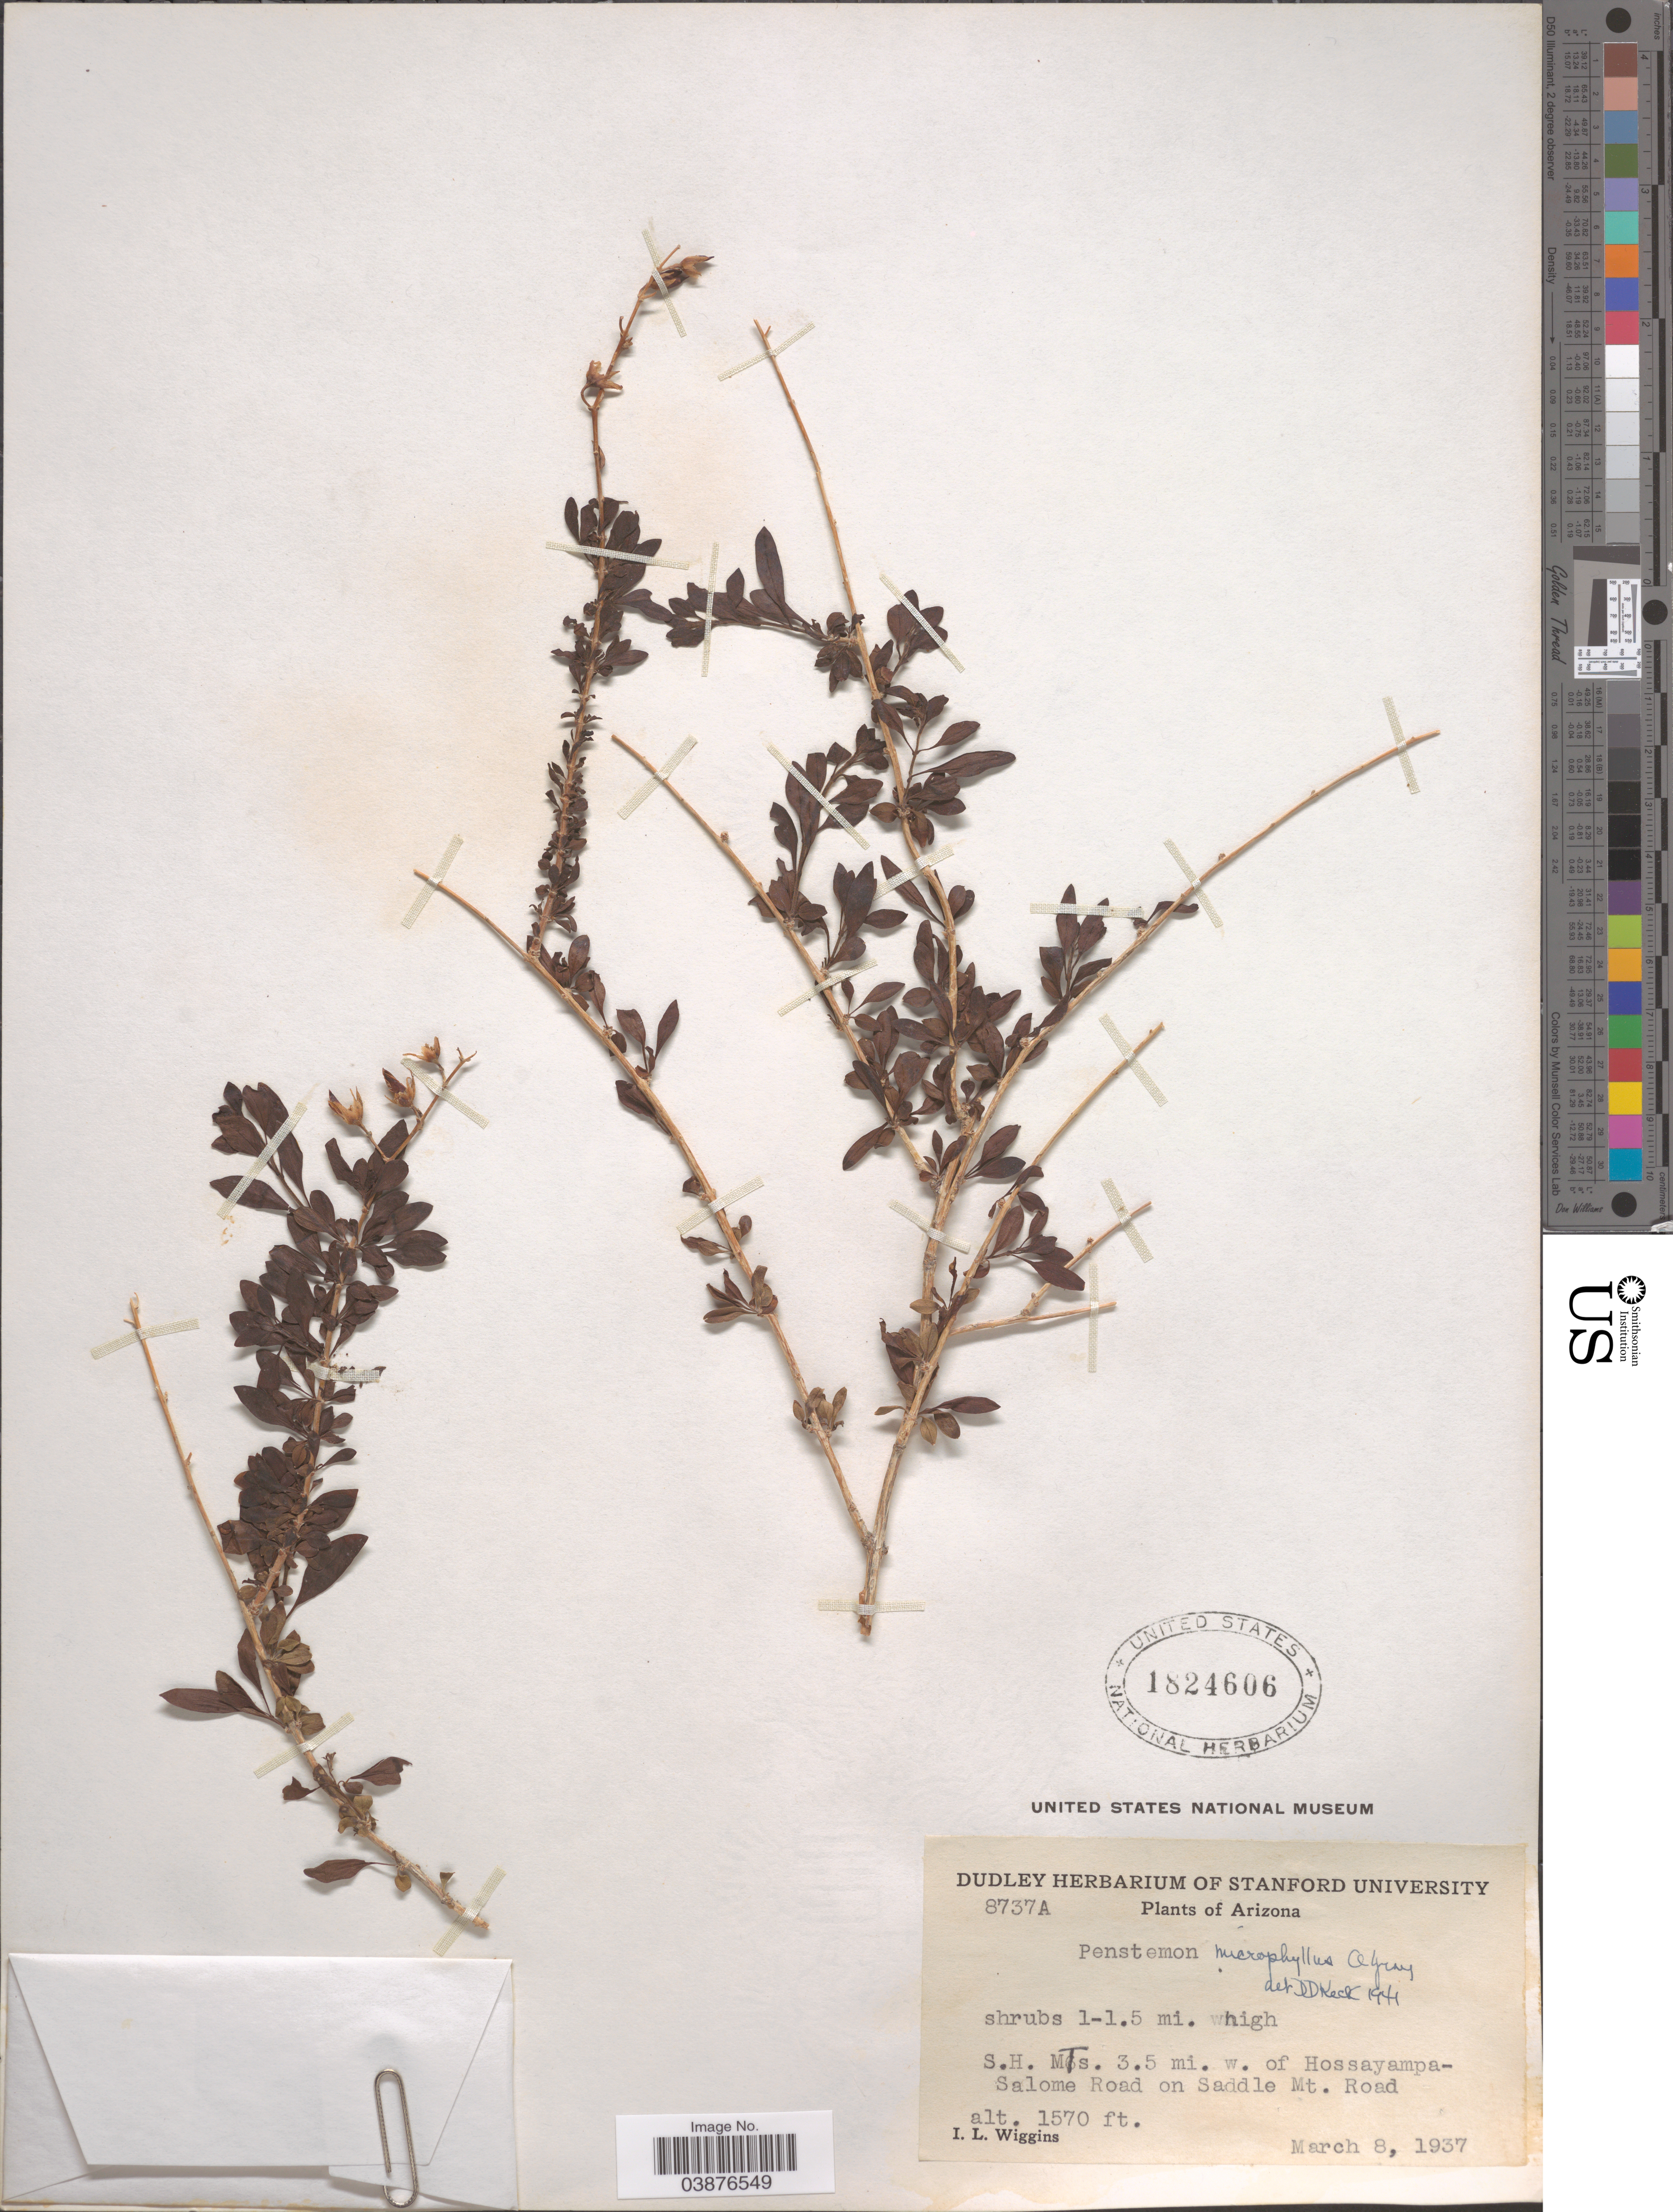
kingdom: Plantae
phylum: Tracheophyta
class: Magnoliopsida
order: Lamiales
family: Plantaginaceae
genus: Penstemon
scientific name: Penstemon microphyllus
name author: A. Gray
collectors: I. L. Wiggins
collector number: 8737A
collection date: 1937-03-08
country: United States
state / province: Arizona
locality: S.H. MTS. 3.5 mi. w. of Hossayampa-Salome Road on Saddle Mt. Road.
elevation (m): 479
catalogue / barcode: US 1824606